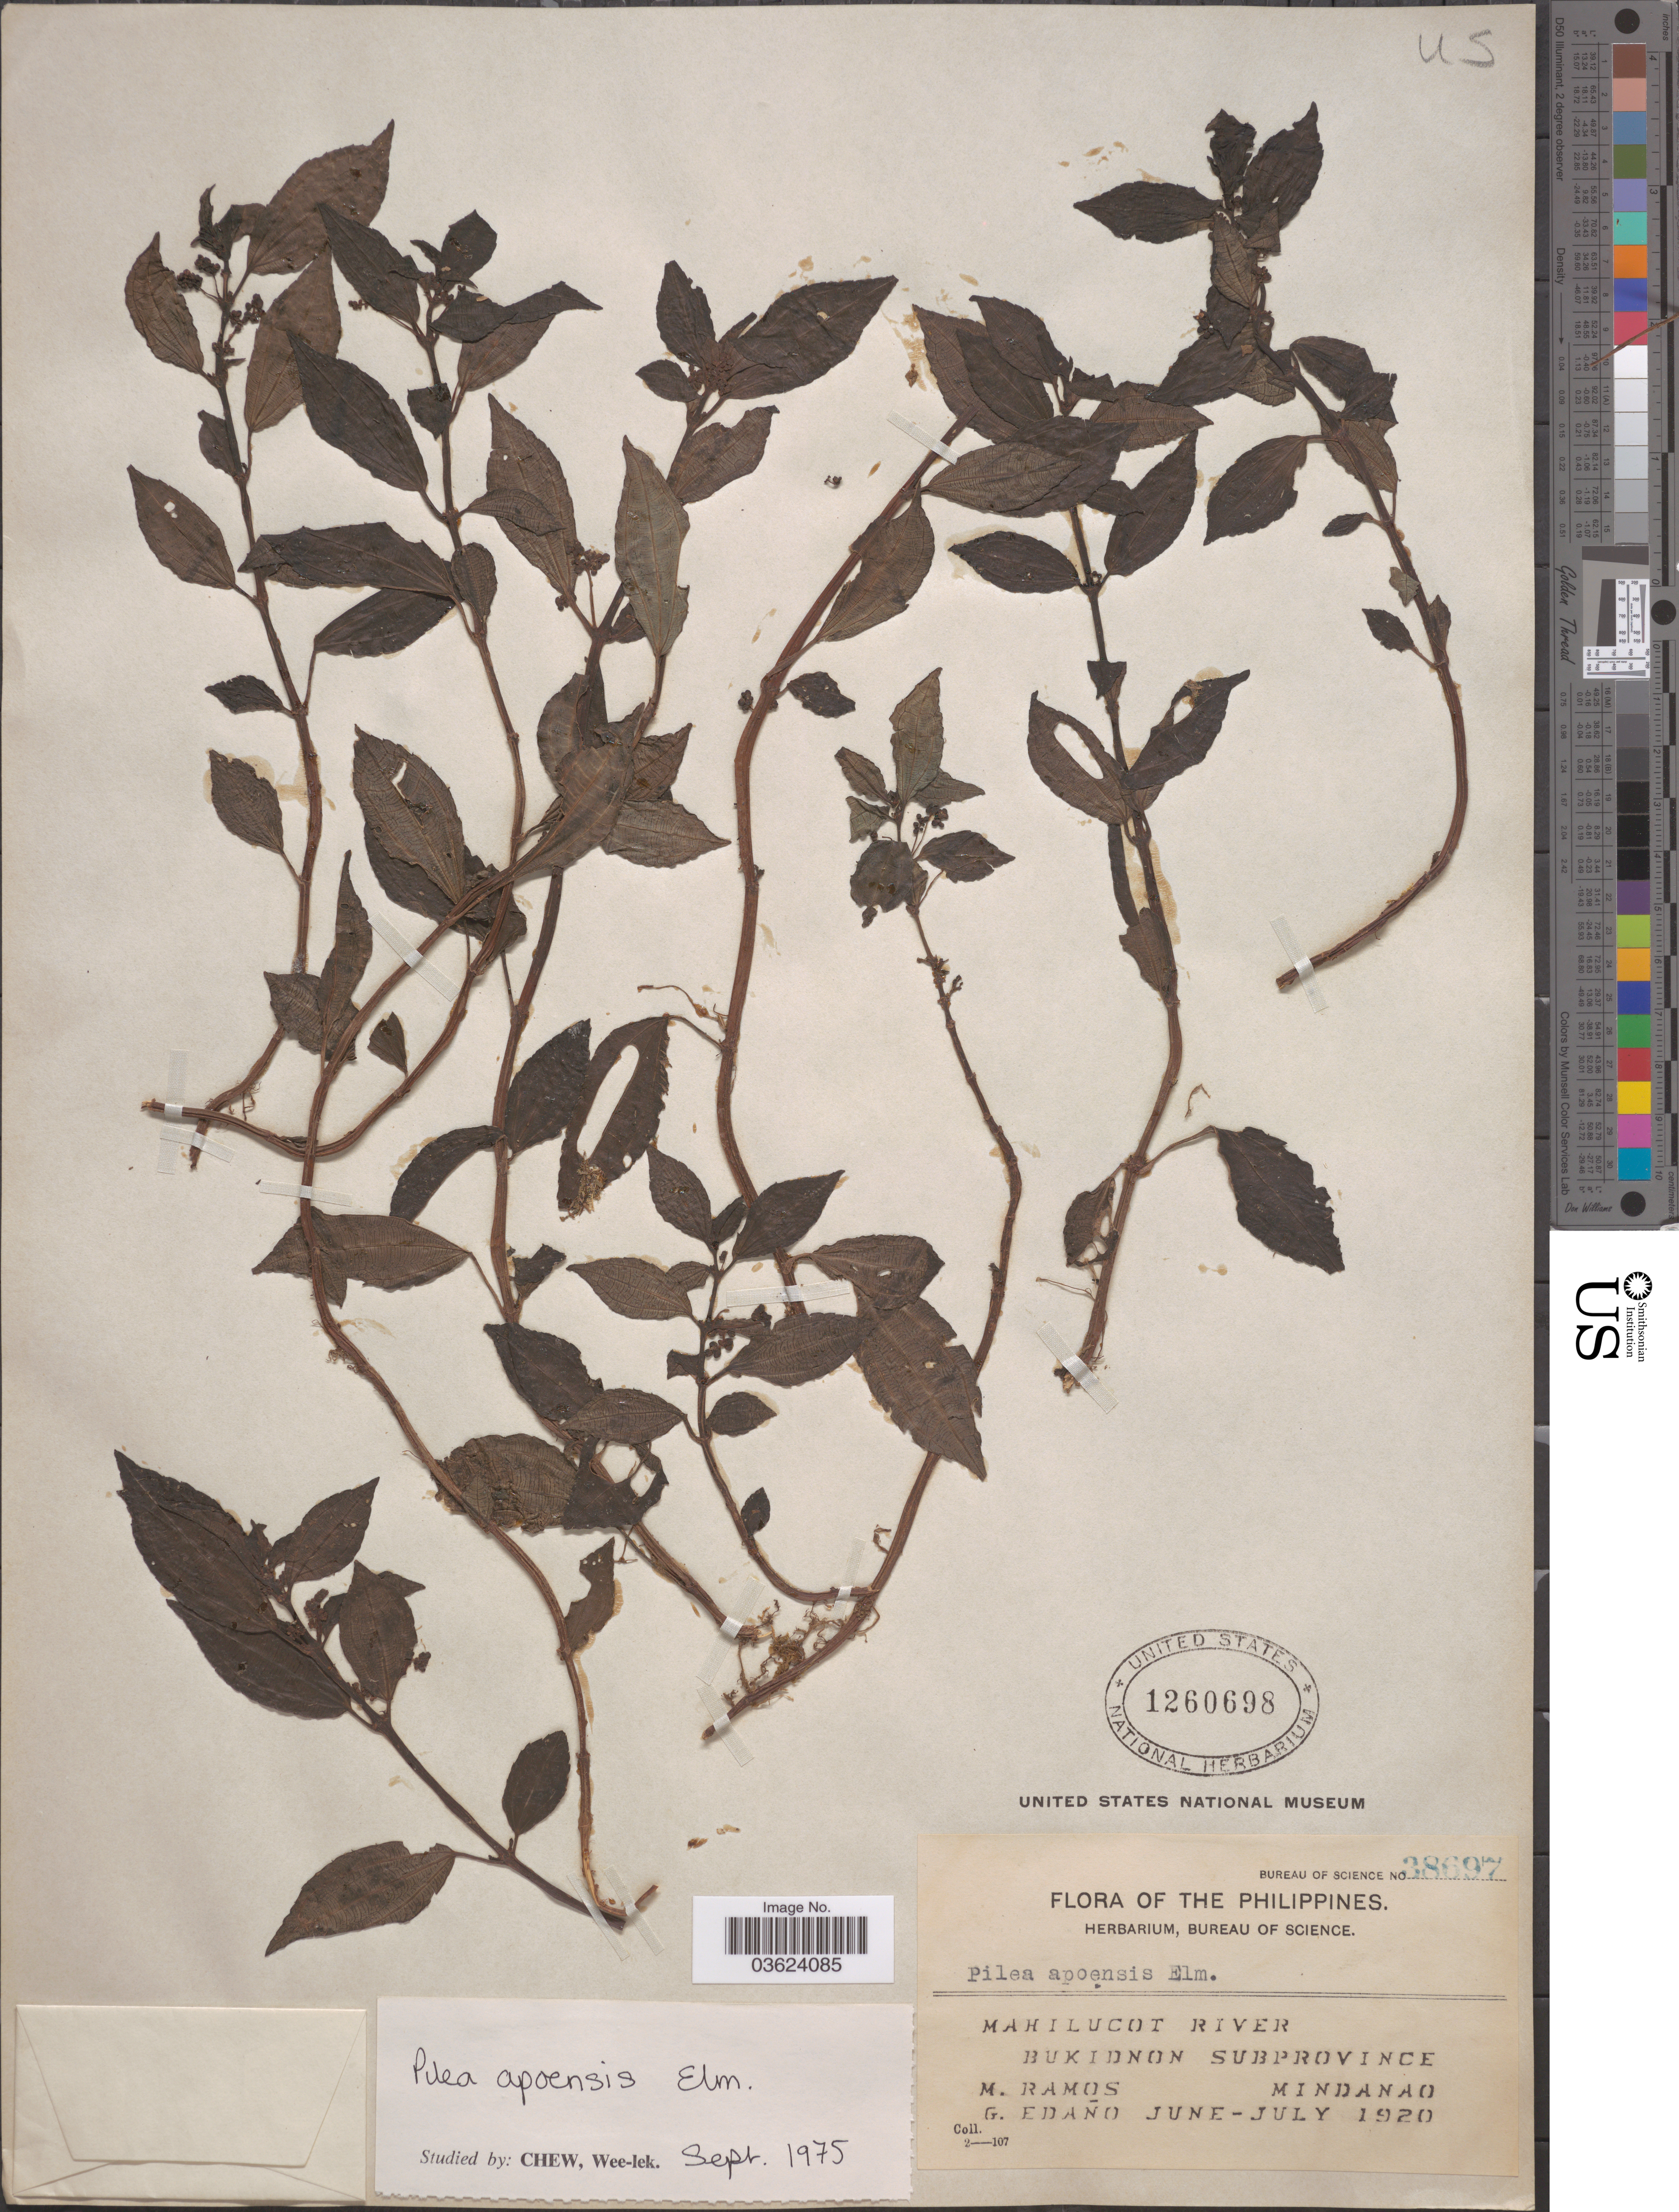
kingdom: Plantae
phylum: Tracheophyta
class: Magnoliopsida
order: Rosales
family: Urticaceae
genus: Pilea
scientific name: Pilea apoensis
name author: Elmer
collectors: M. Ramos & G. Edaño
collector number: Bureau of Science 38697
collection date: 1920-06/1920-07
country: Philippines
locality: Mahilucot River. Bukidnon Subprovince. Mindanao.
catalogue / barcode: US 1260698